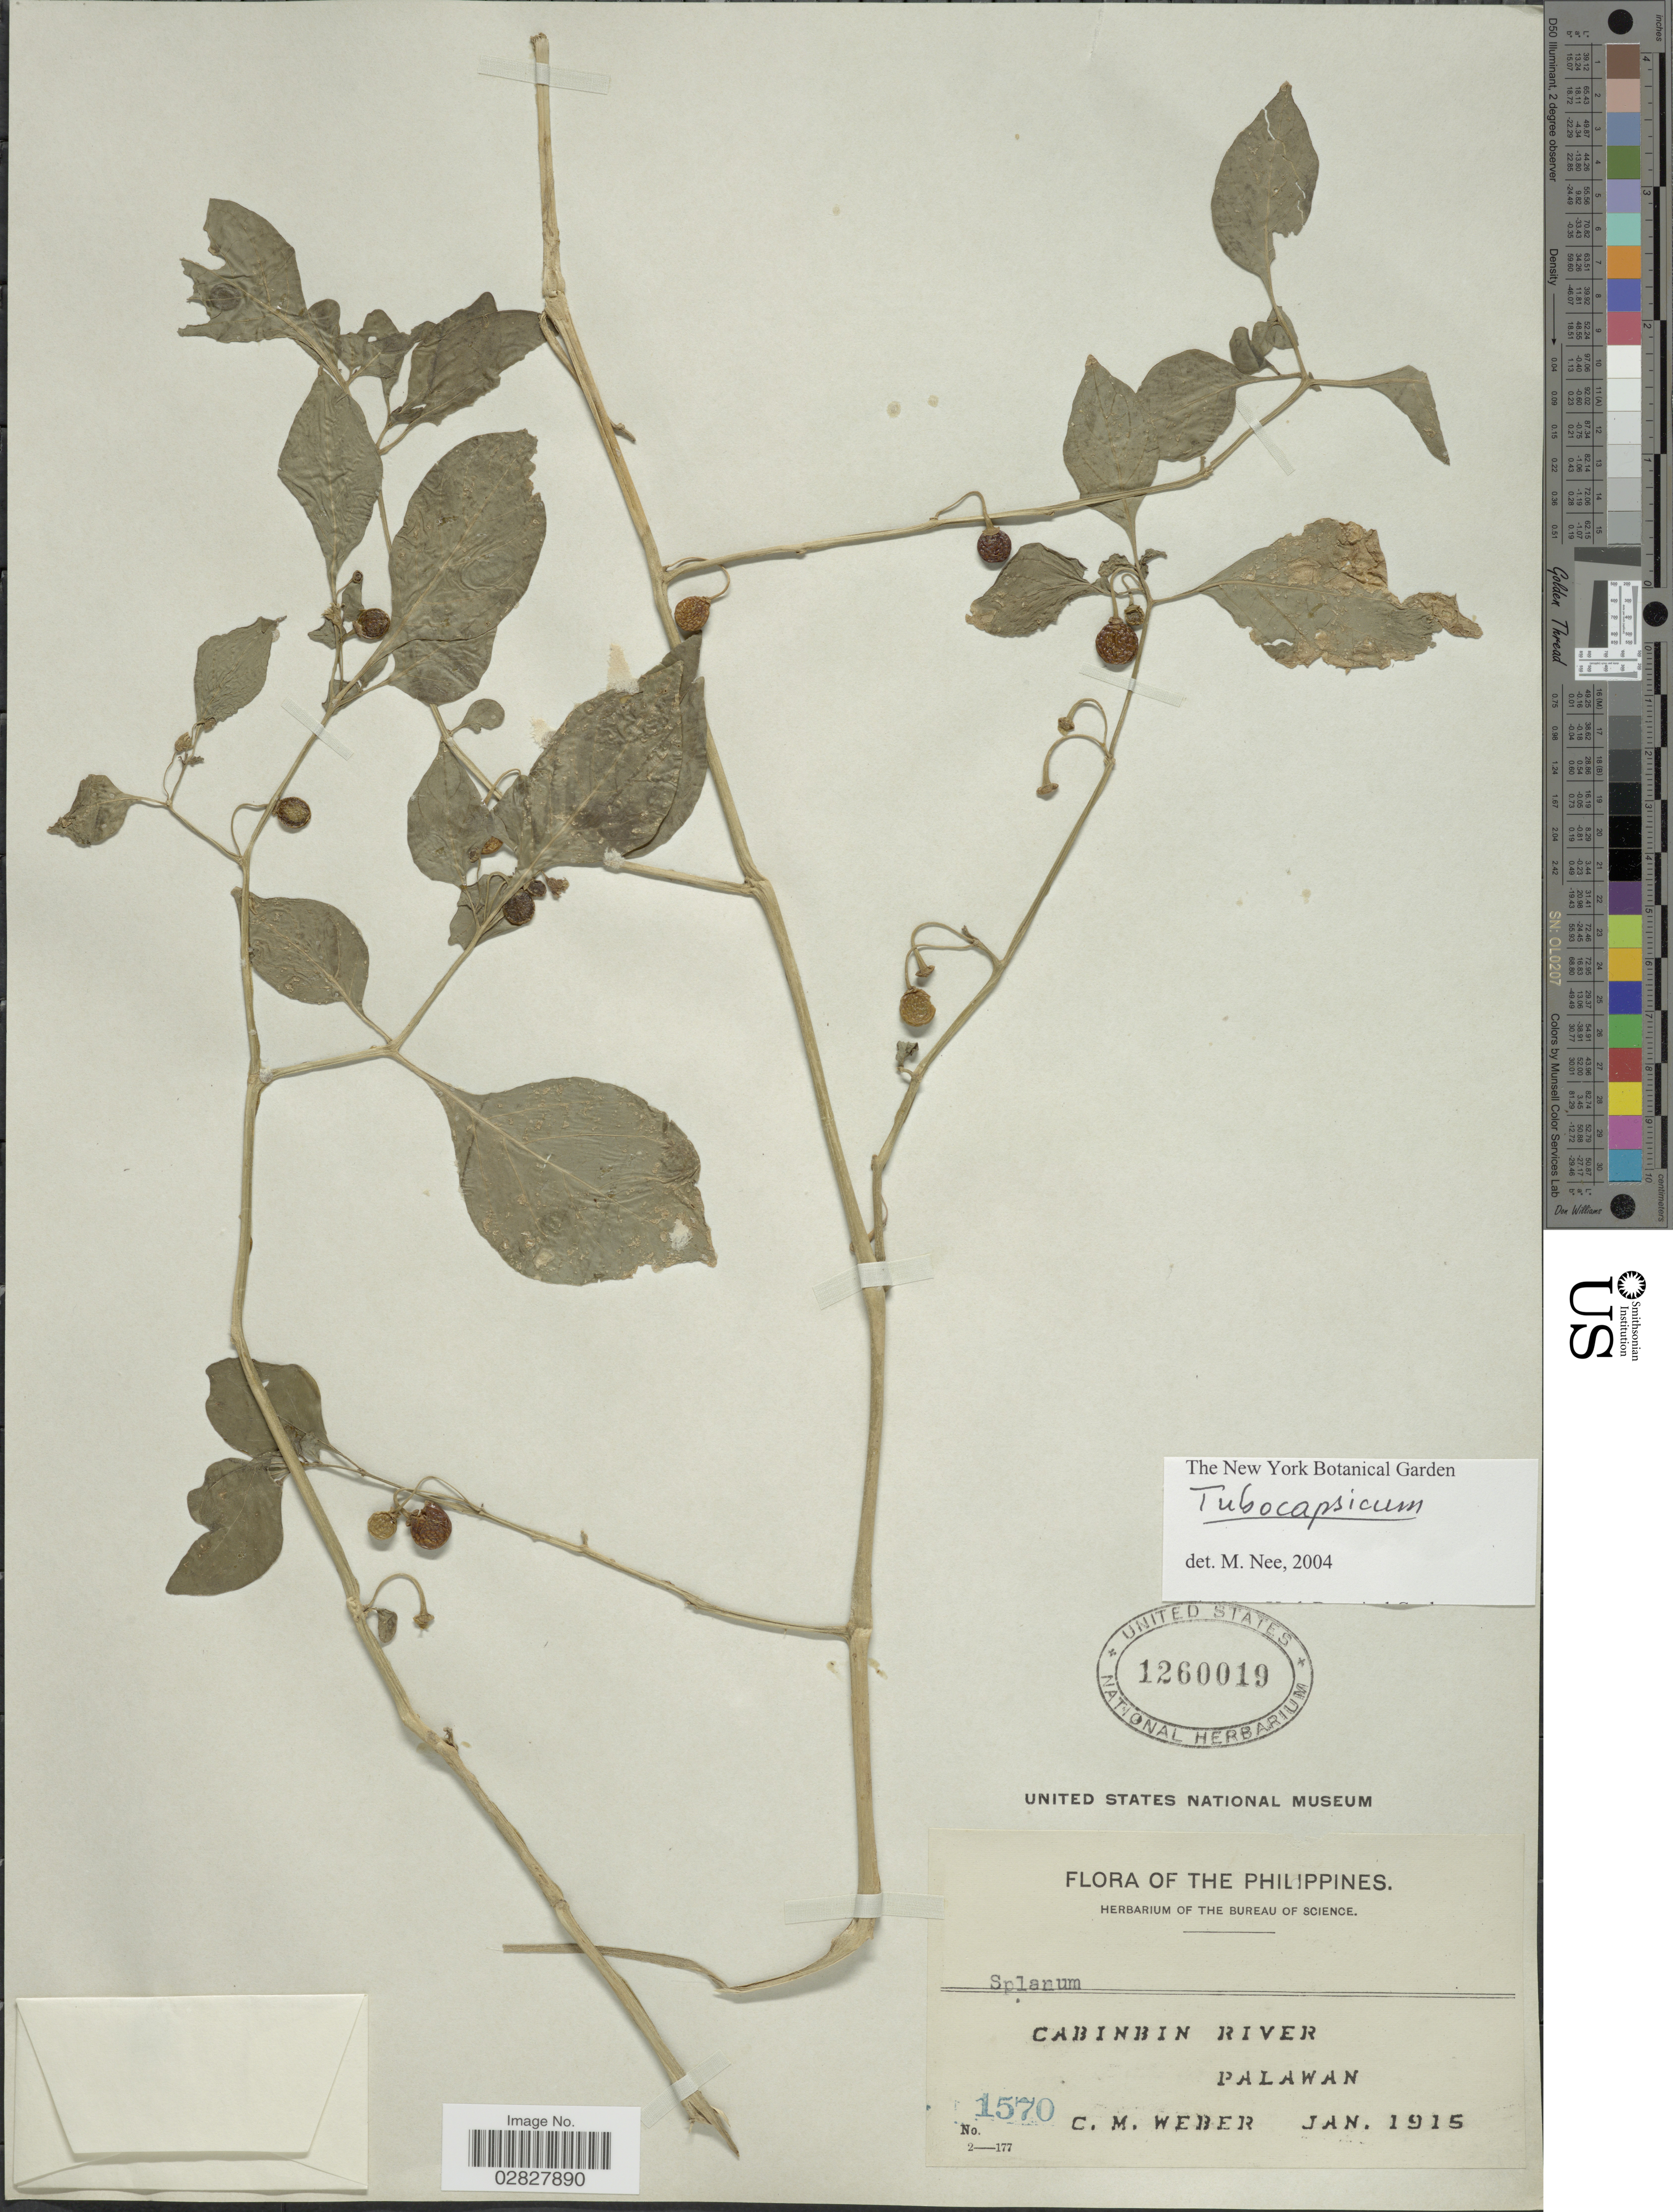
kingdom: Plantae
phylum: Tracheophyta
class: Magnoliopsida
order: Solanales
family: Solanaceae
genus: Tubocapsicum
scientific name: Tubocapsicum anomalum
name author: (Franch. & Sav.) Makino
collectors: C. M. Weber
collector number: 1570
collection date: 1915-01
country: Philippines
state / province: Mimaropa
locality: Cabinbin River, Palawan.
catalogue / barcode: US 1260019